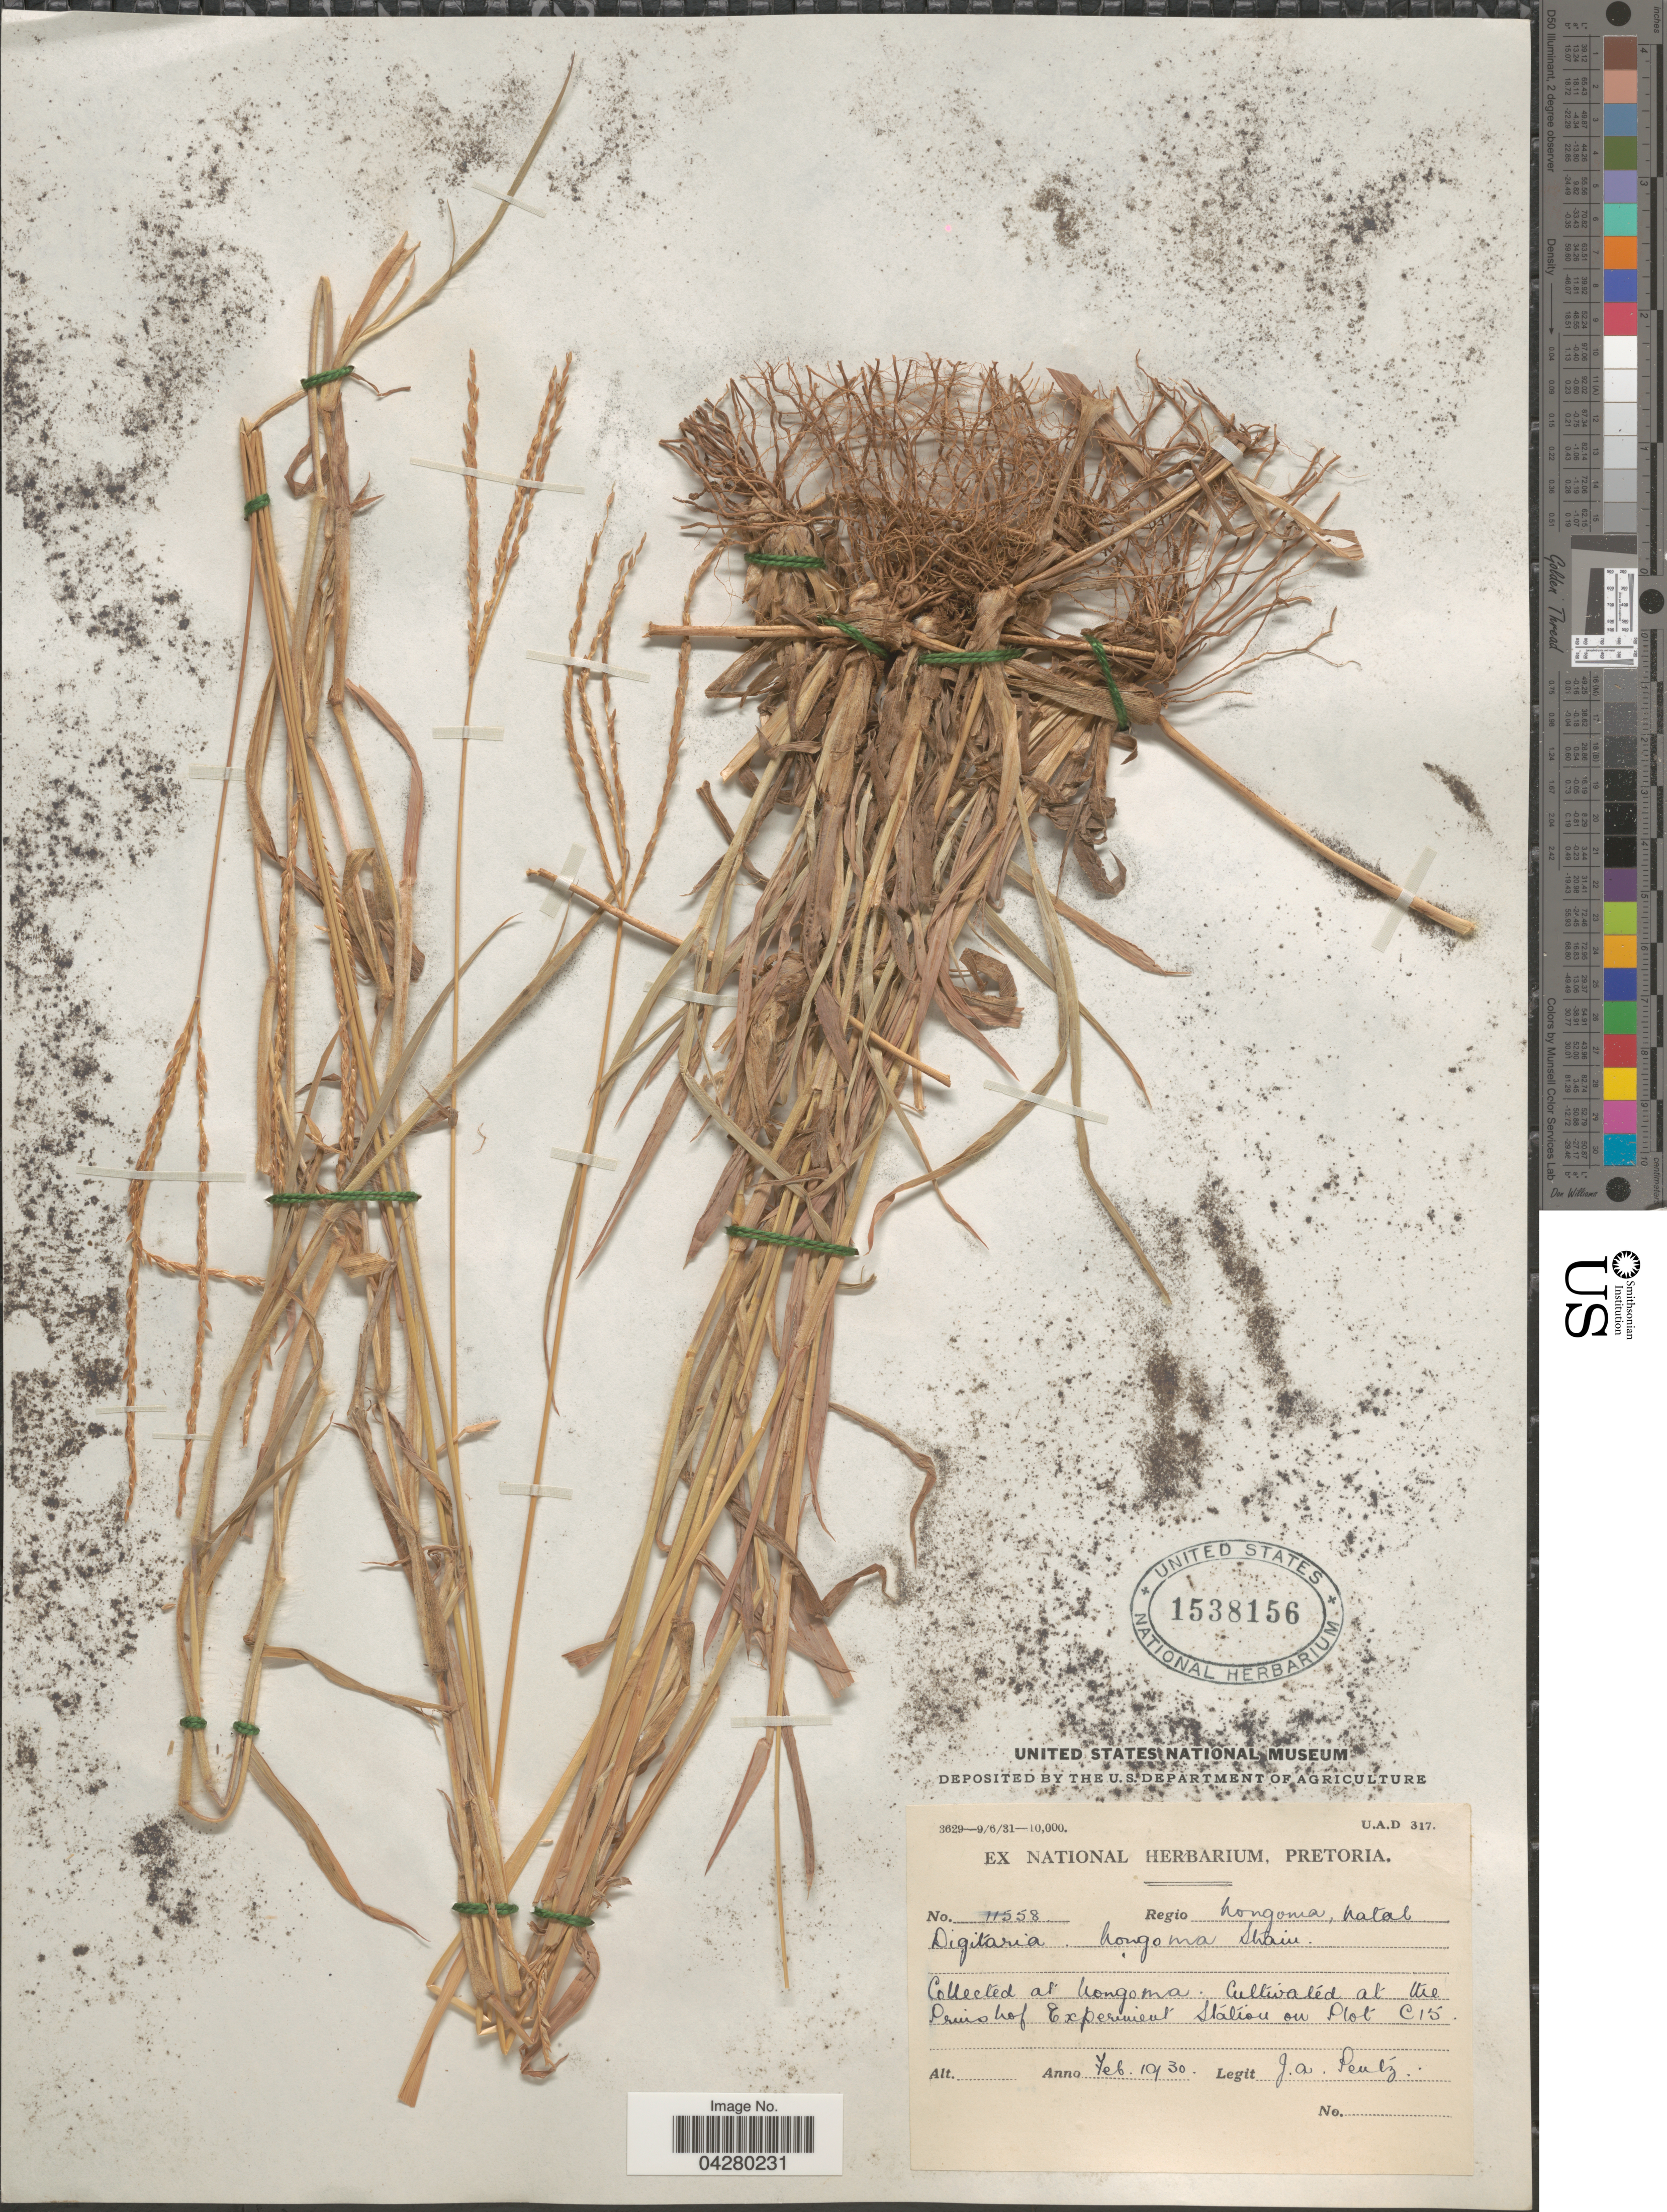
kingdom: Plantae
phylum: Tracheophyta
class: Liliopsida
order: Poales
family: Poaceae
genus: Digitaria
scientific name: Digitaria eriantha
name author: Steud.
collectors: J. Pentz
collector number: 11558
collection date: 1930-02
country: South Africa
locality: Cultivated at the Prinshof Experiment Station on Plot C15.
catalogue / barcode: US 1538156